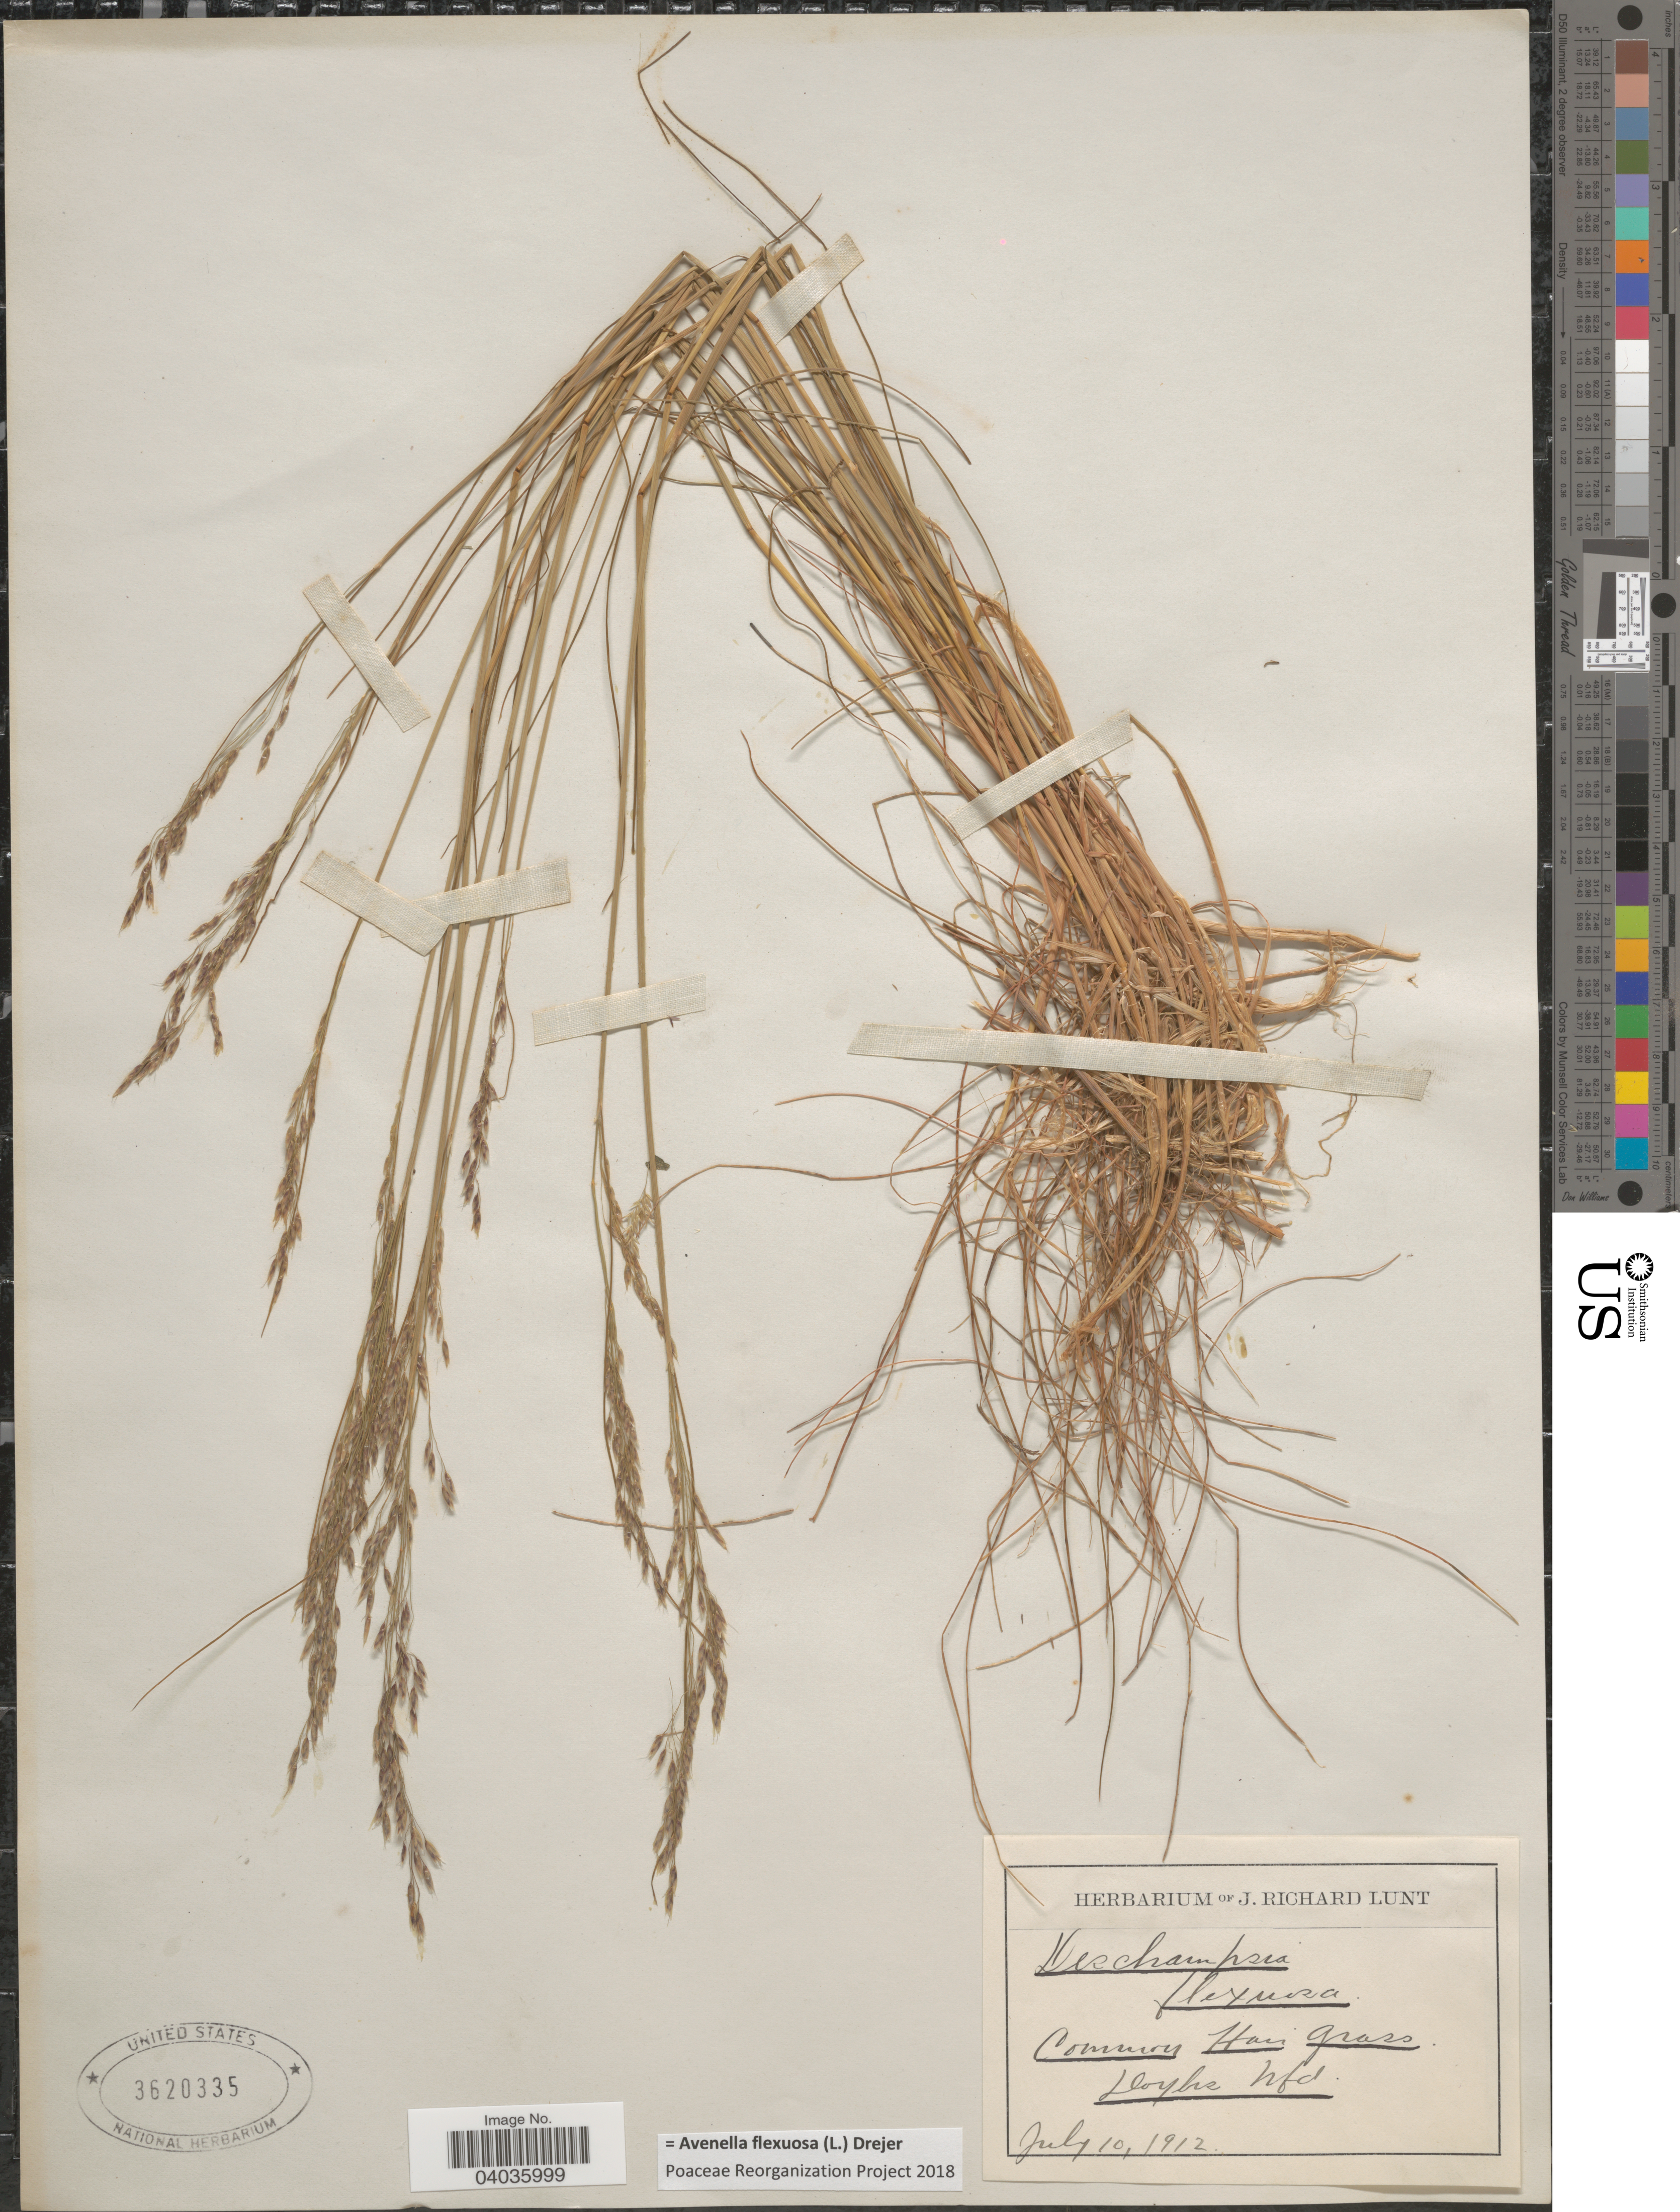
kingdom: Plantae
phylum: Tracheophyta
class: Liliopsida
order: Poales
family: Poaceae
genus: Avenella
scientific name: Avenella flexuosa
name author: (L.) Drejer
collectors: Ex herb. J. Richard Lunt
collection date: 1912-07-10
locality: LLoybs Nfd. [interpreted]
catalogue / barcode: US 3620335